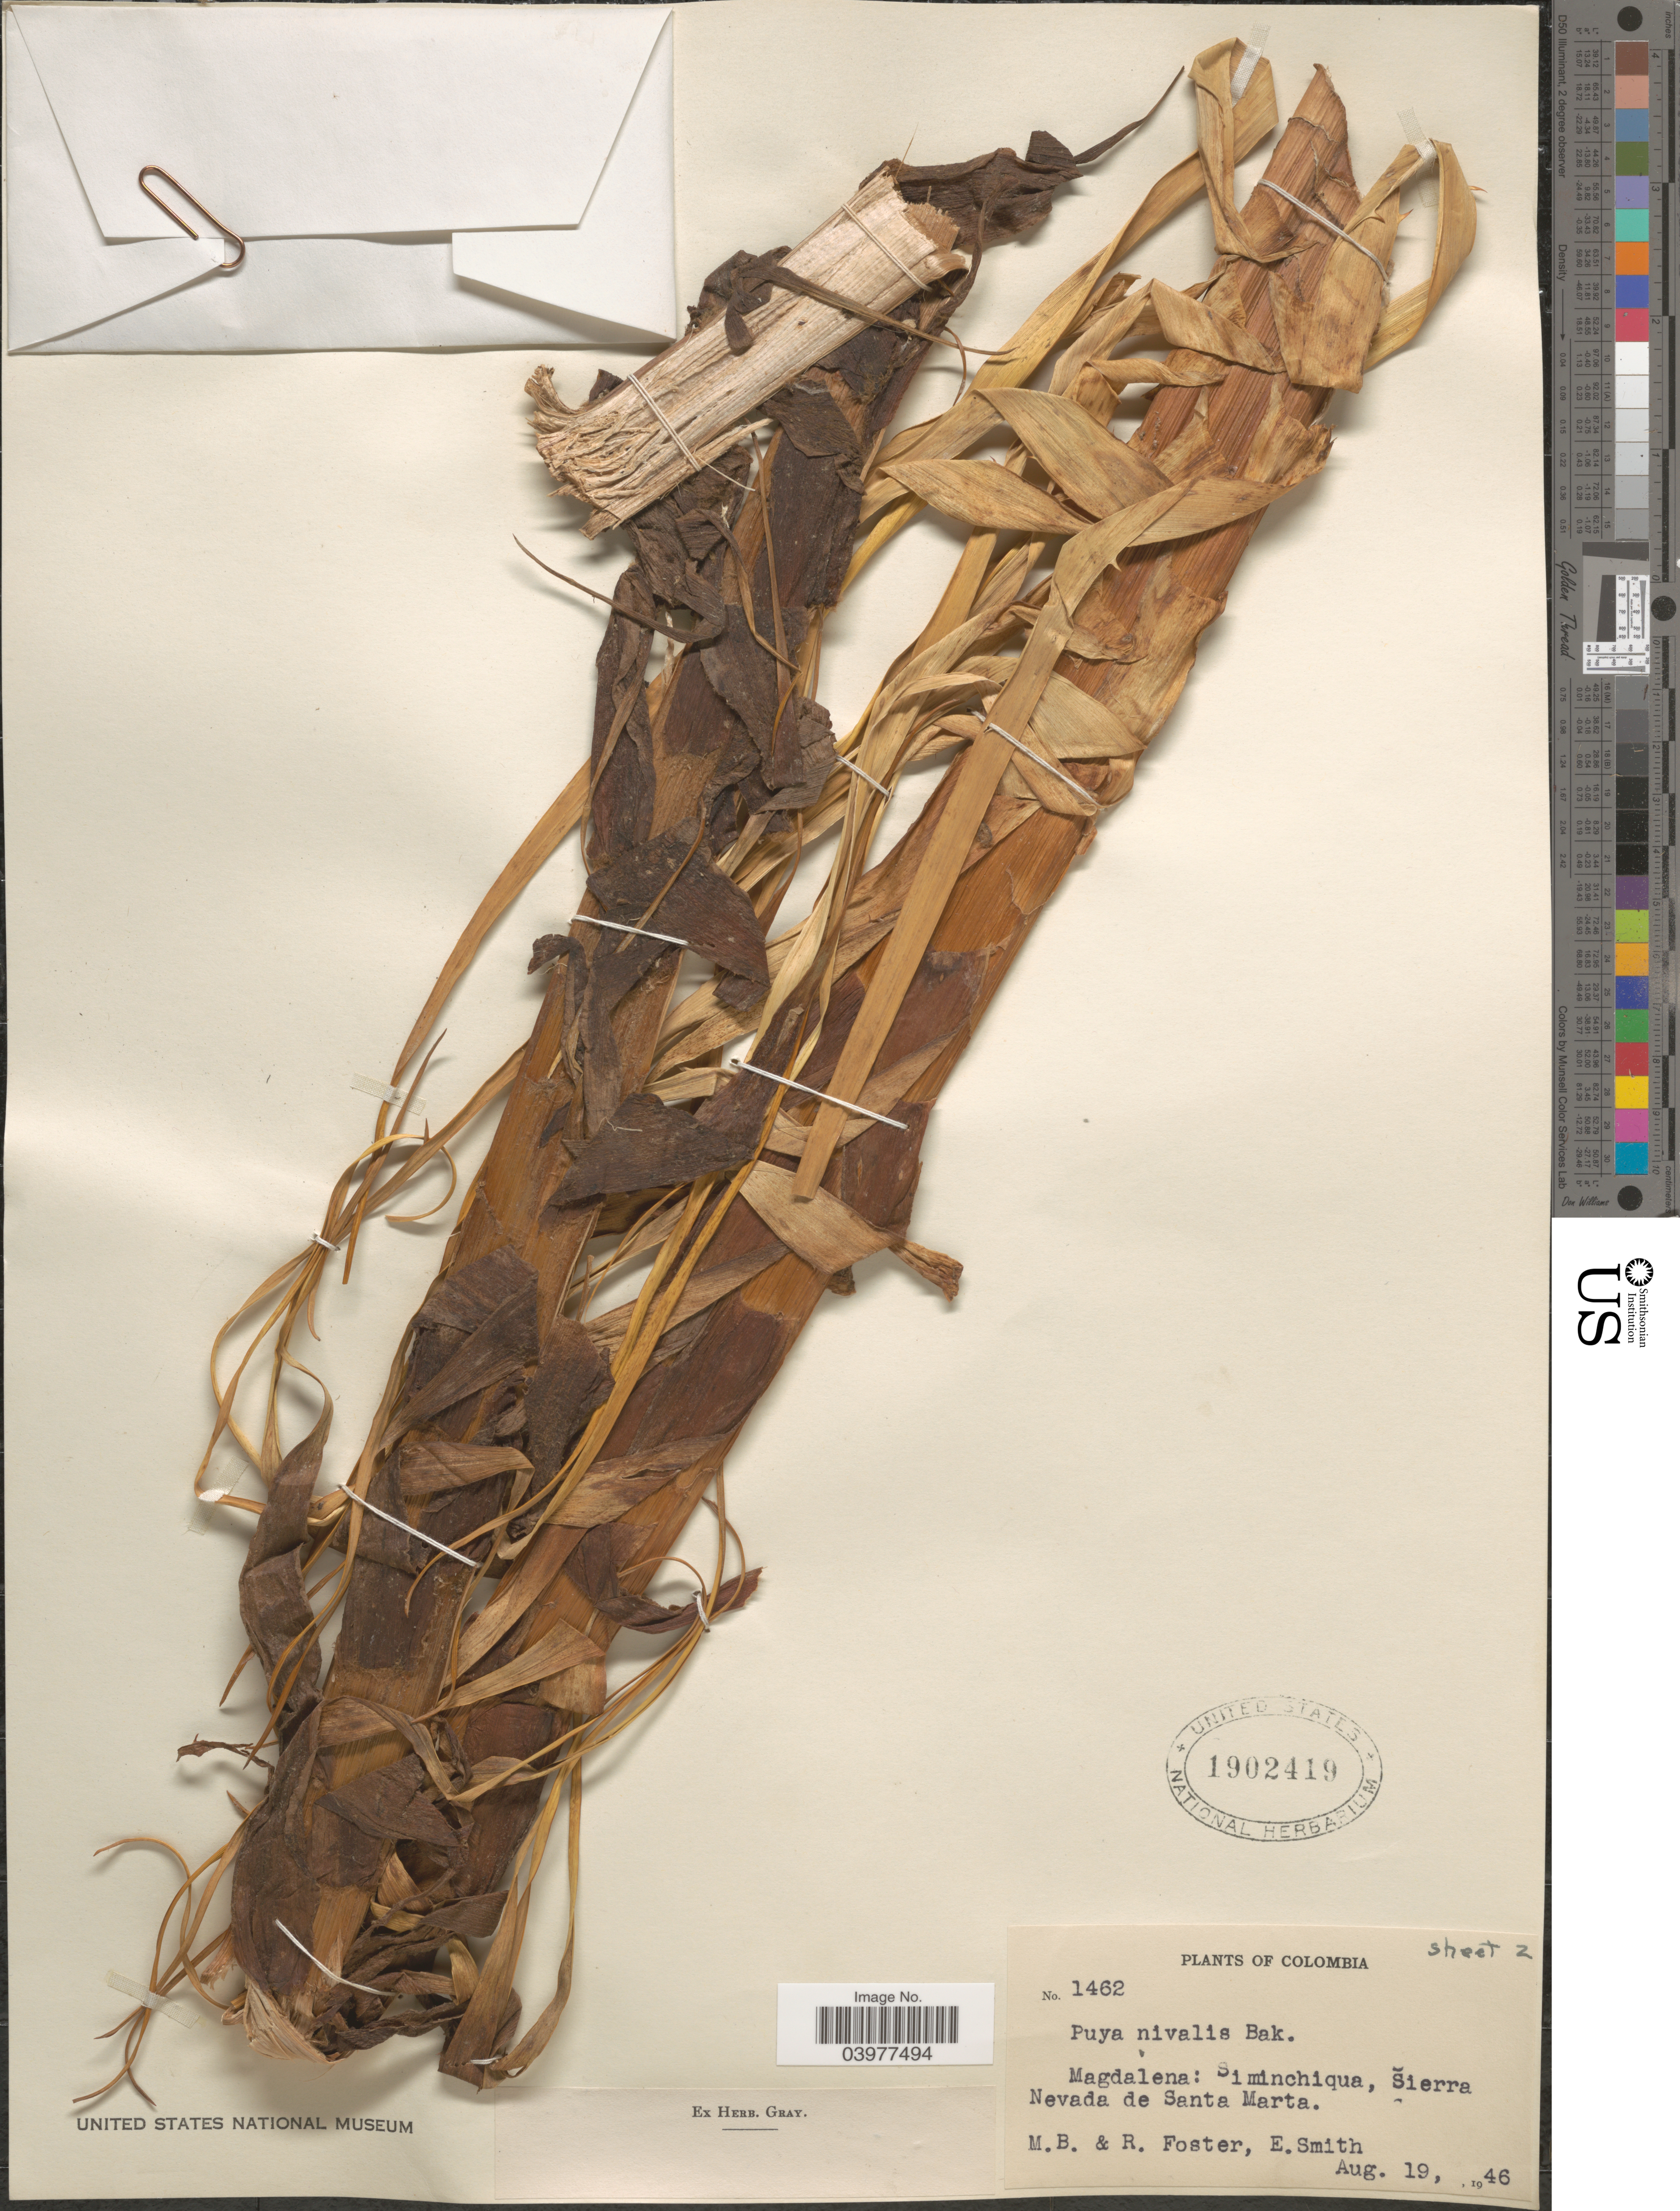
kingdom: Plantae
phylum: Tracheophyta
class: Liliopsida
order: Poales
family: Bromeliaceae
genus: Puya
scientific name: Puya nivalis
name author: Baker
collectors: M. B. Foster, R. Foster & E. Smith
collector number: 1462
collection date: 1946-08-19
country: Colombia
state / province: Magdalena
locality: Siminchiqua, Sierra Nevada de Santa Marta.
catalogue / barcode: US 1902419